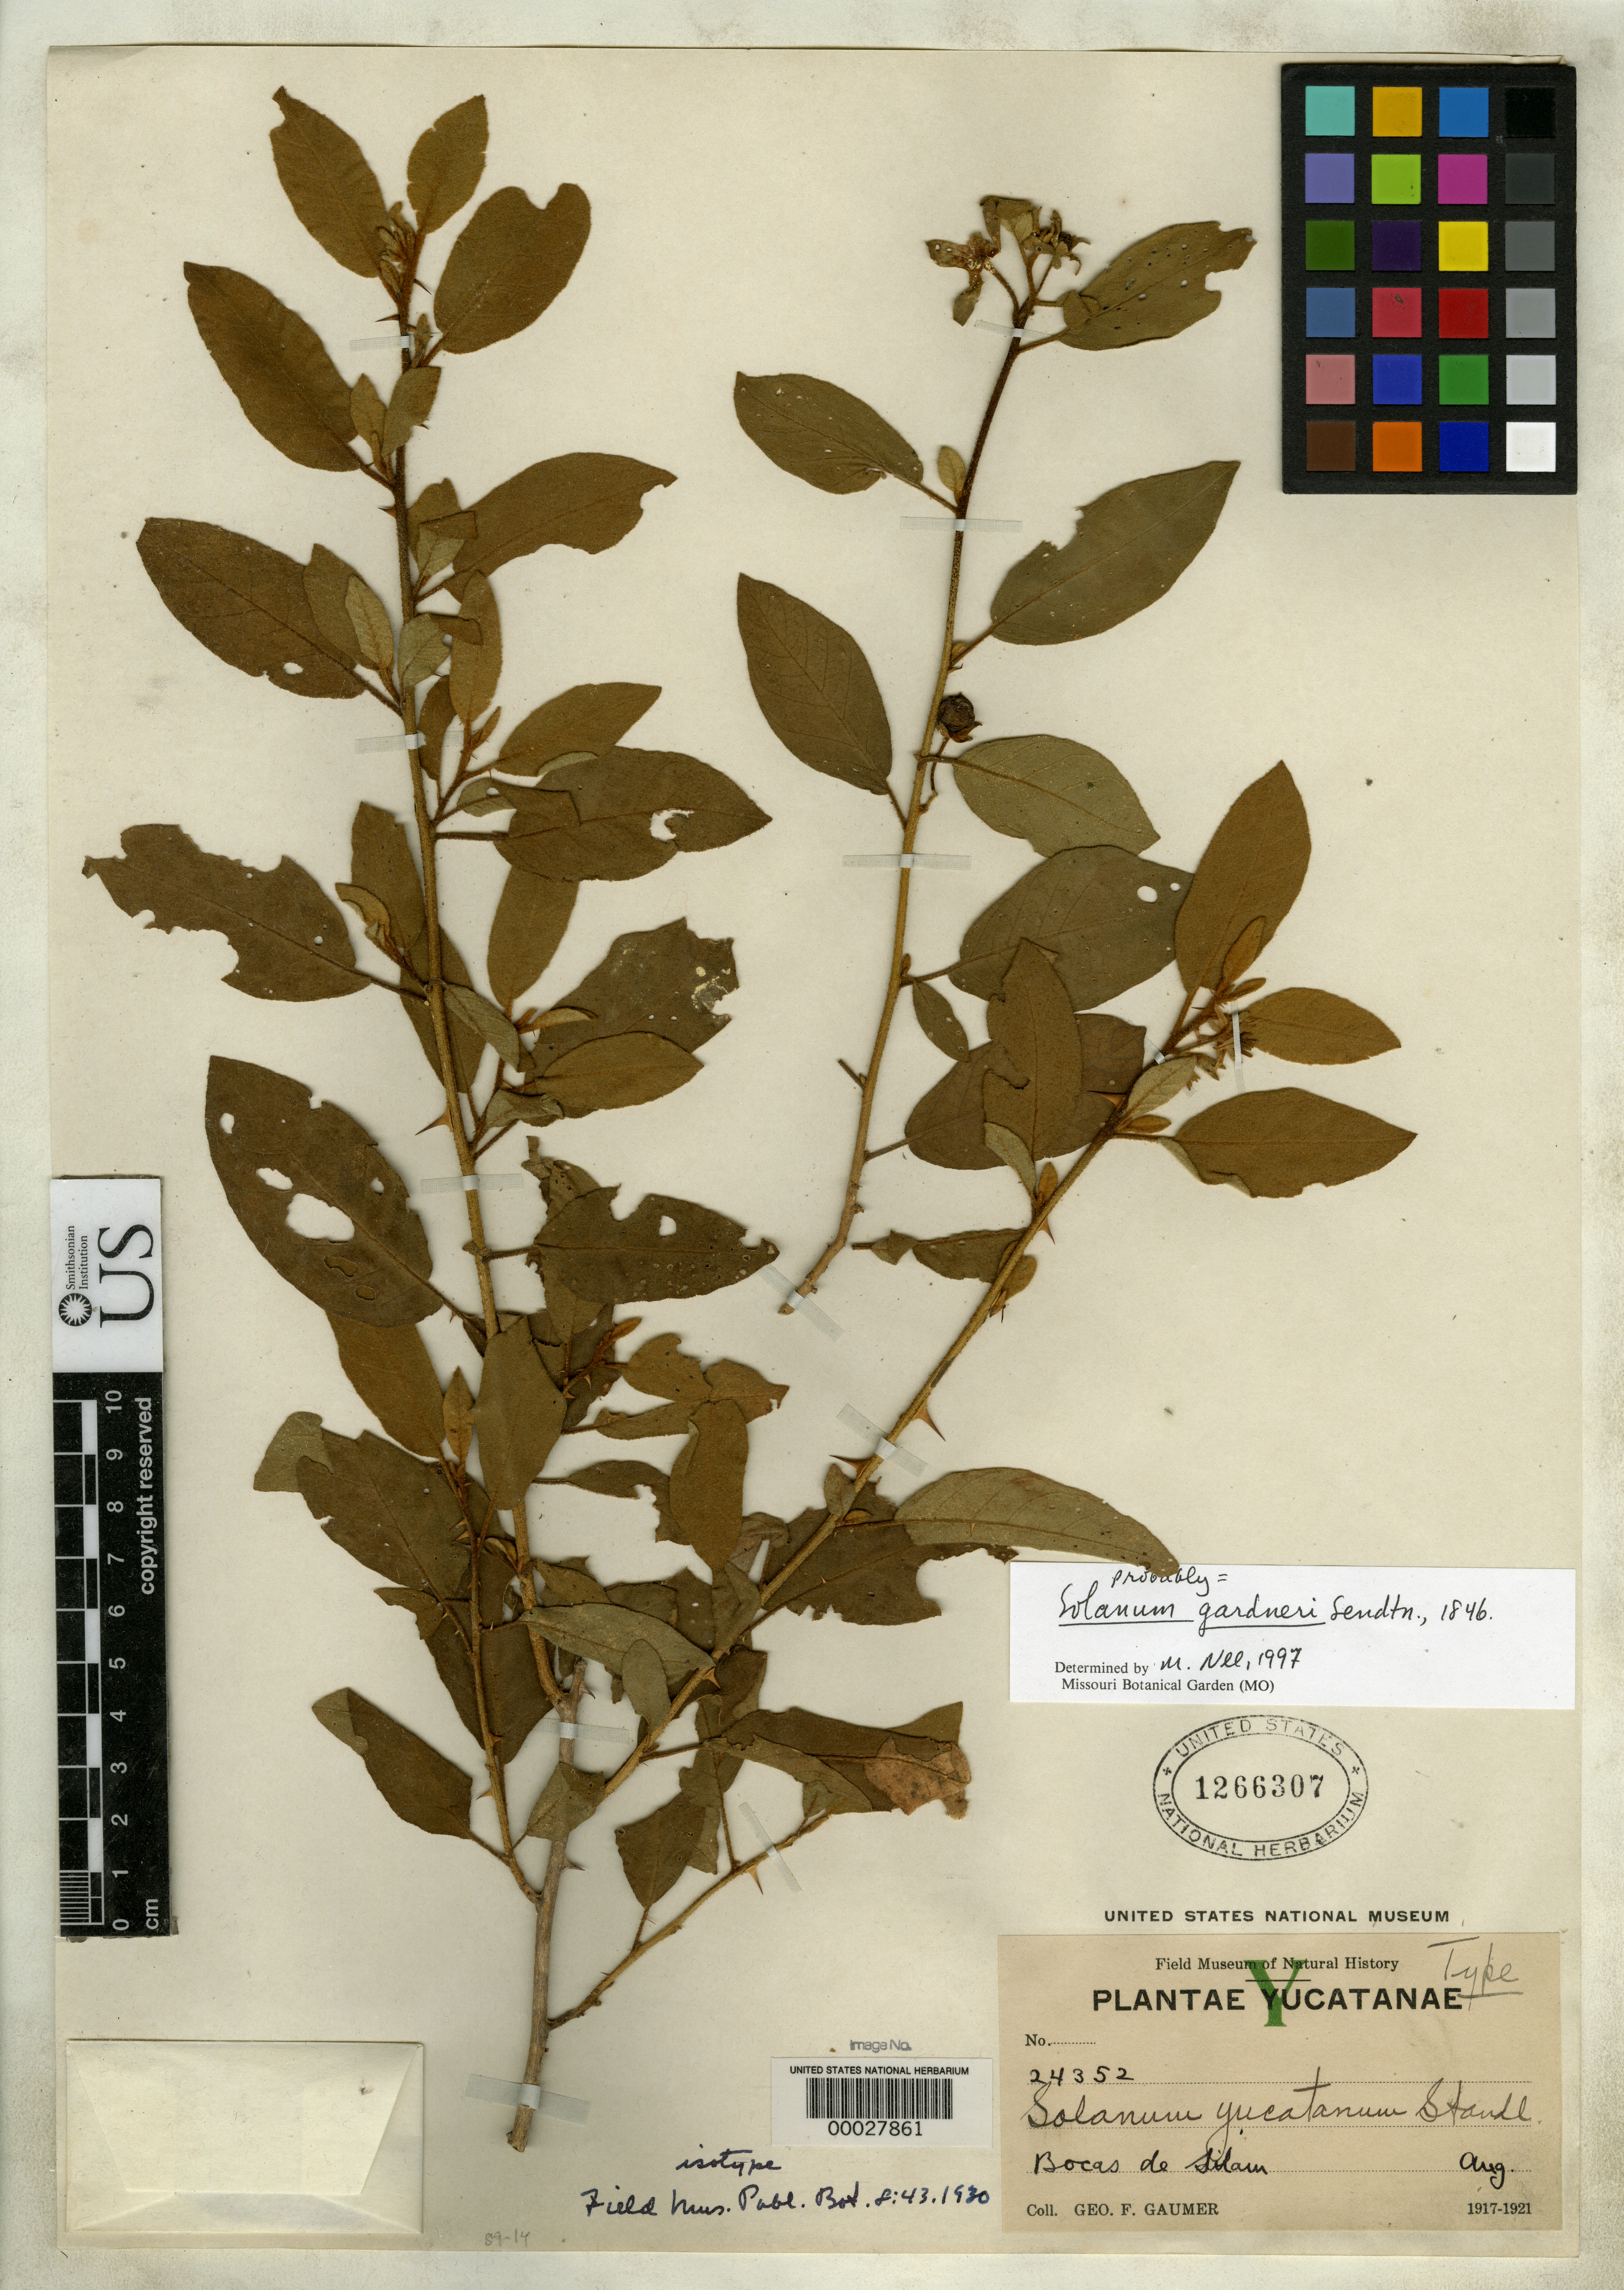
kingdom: Plantae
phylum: Tracheophyta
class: Magnoliopsida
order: Solanales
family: Solanaceae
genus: Solanum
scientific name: Solanum yucatanum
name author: Standl.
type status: Isotype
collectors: G. F. Gaumer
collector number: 24352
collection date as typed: Aug 1917 to -- Aug 1921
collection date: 1917-08/1921-08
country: Mexico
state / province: Yucatán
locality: Bocas de Silan.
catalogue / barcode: US 1266307